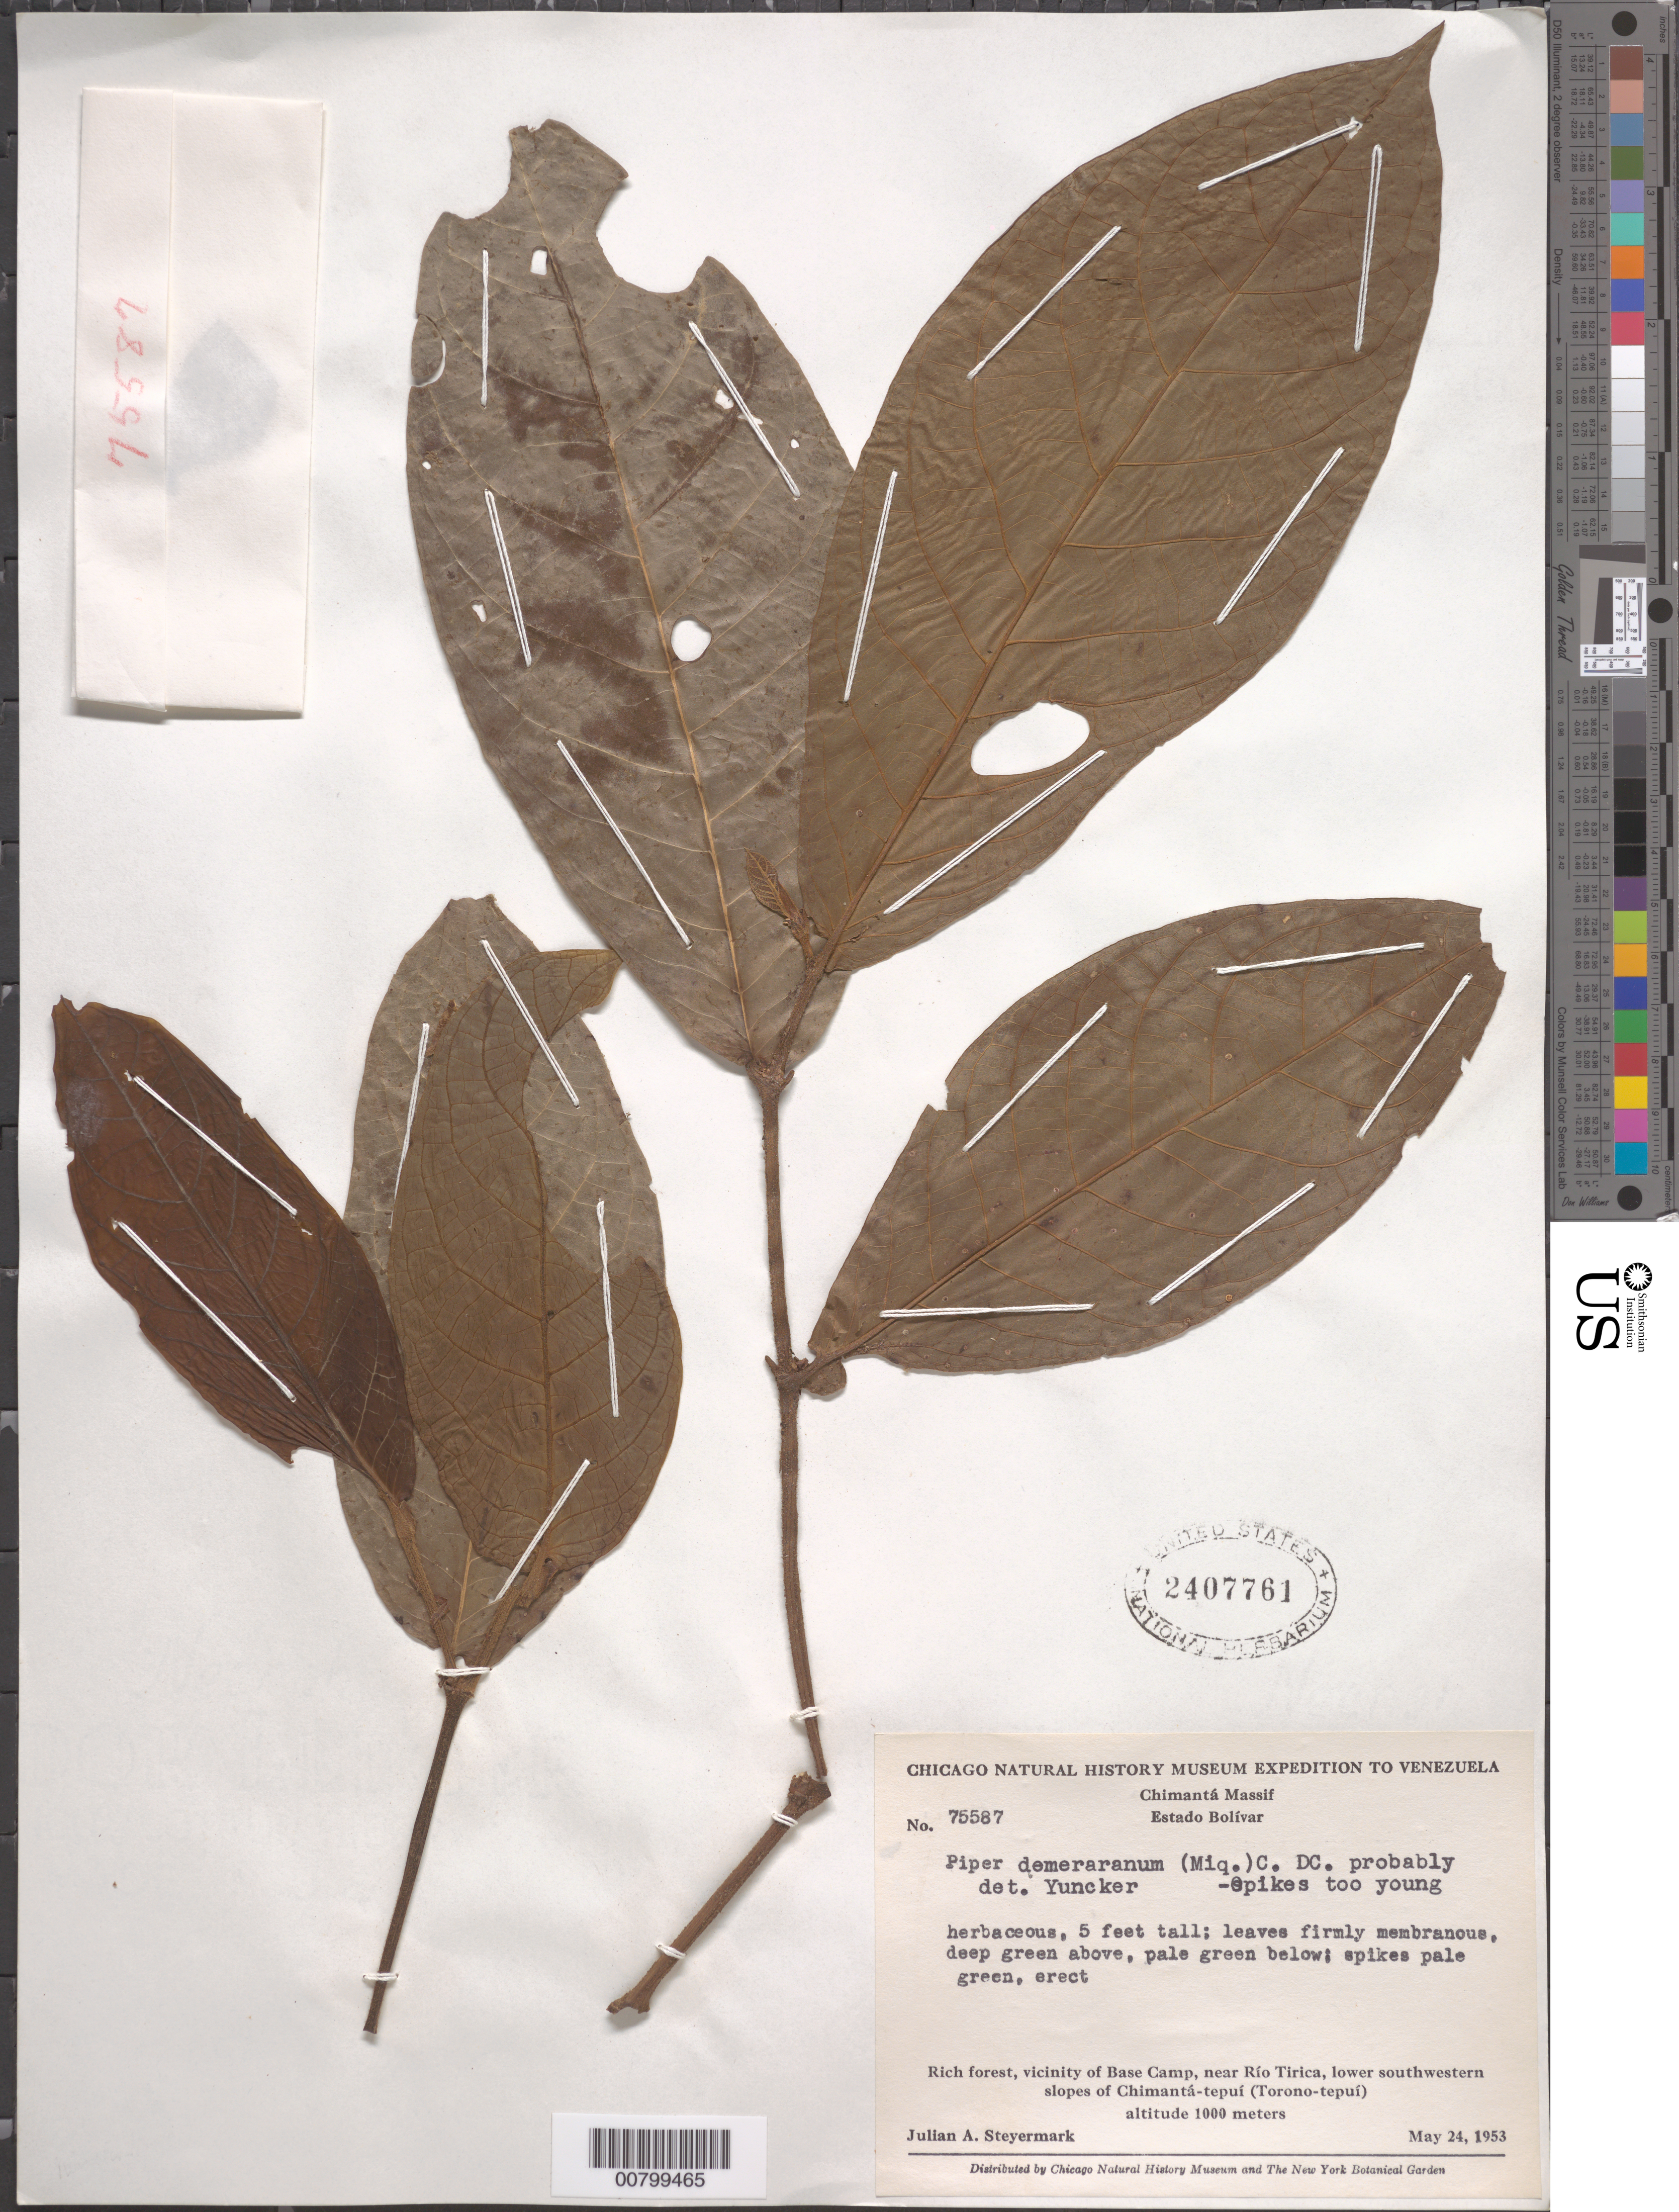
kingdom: Plantae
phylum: Tracheophyta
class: Magnoliopsida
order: Piperales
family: Piperaceae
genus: Piper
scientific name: Piper demeraranum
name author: (Miq.) C. DC.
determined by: Yuncker, T. G.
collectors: J. Steyermark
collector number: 75587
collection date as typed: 24-May-53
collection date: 1953-05-24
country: Venezuela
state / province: Bolívar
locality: Chimantá-tepuí (Torono-tepuí), Chimantá Massif, near Río Tirica, lower SW slopes of tepuí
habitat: Rich forest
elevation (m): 1000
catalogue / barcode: US 2407761